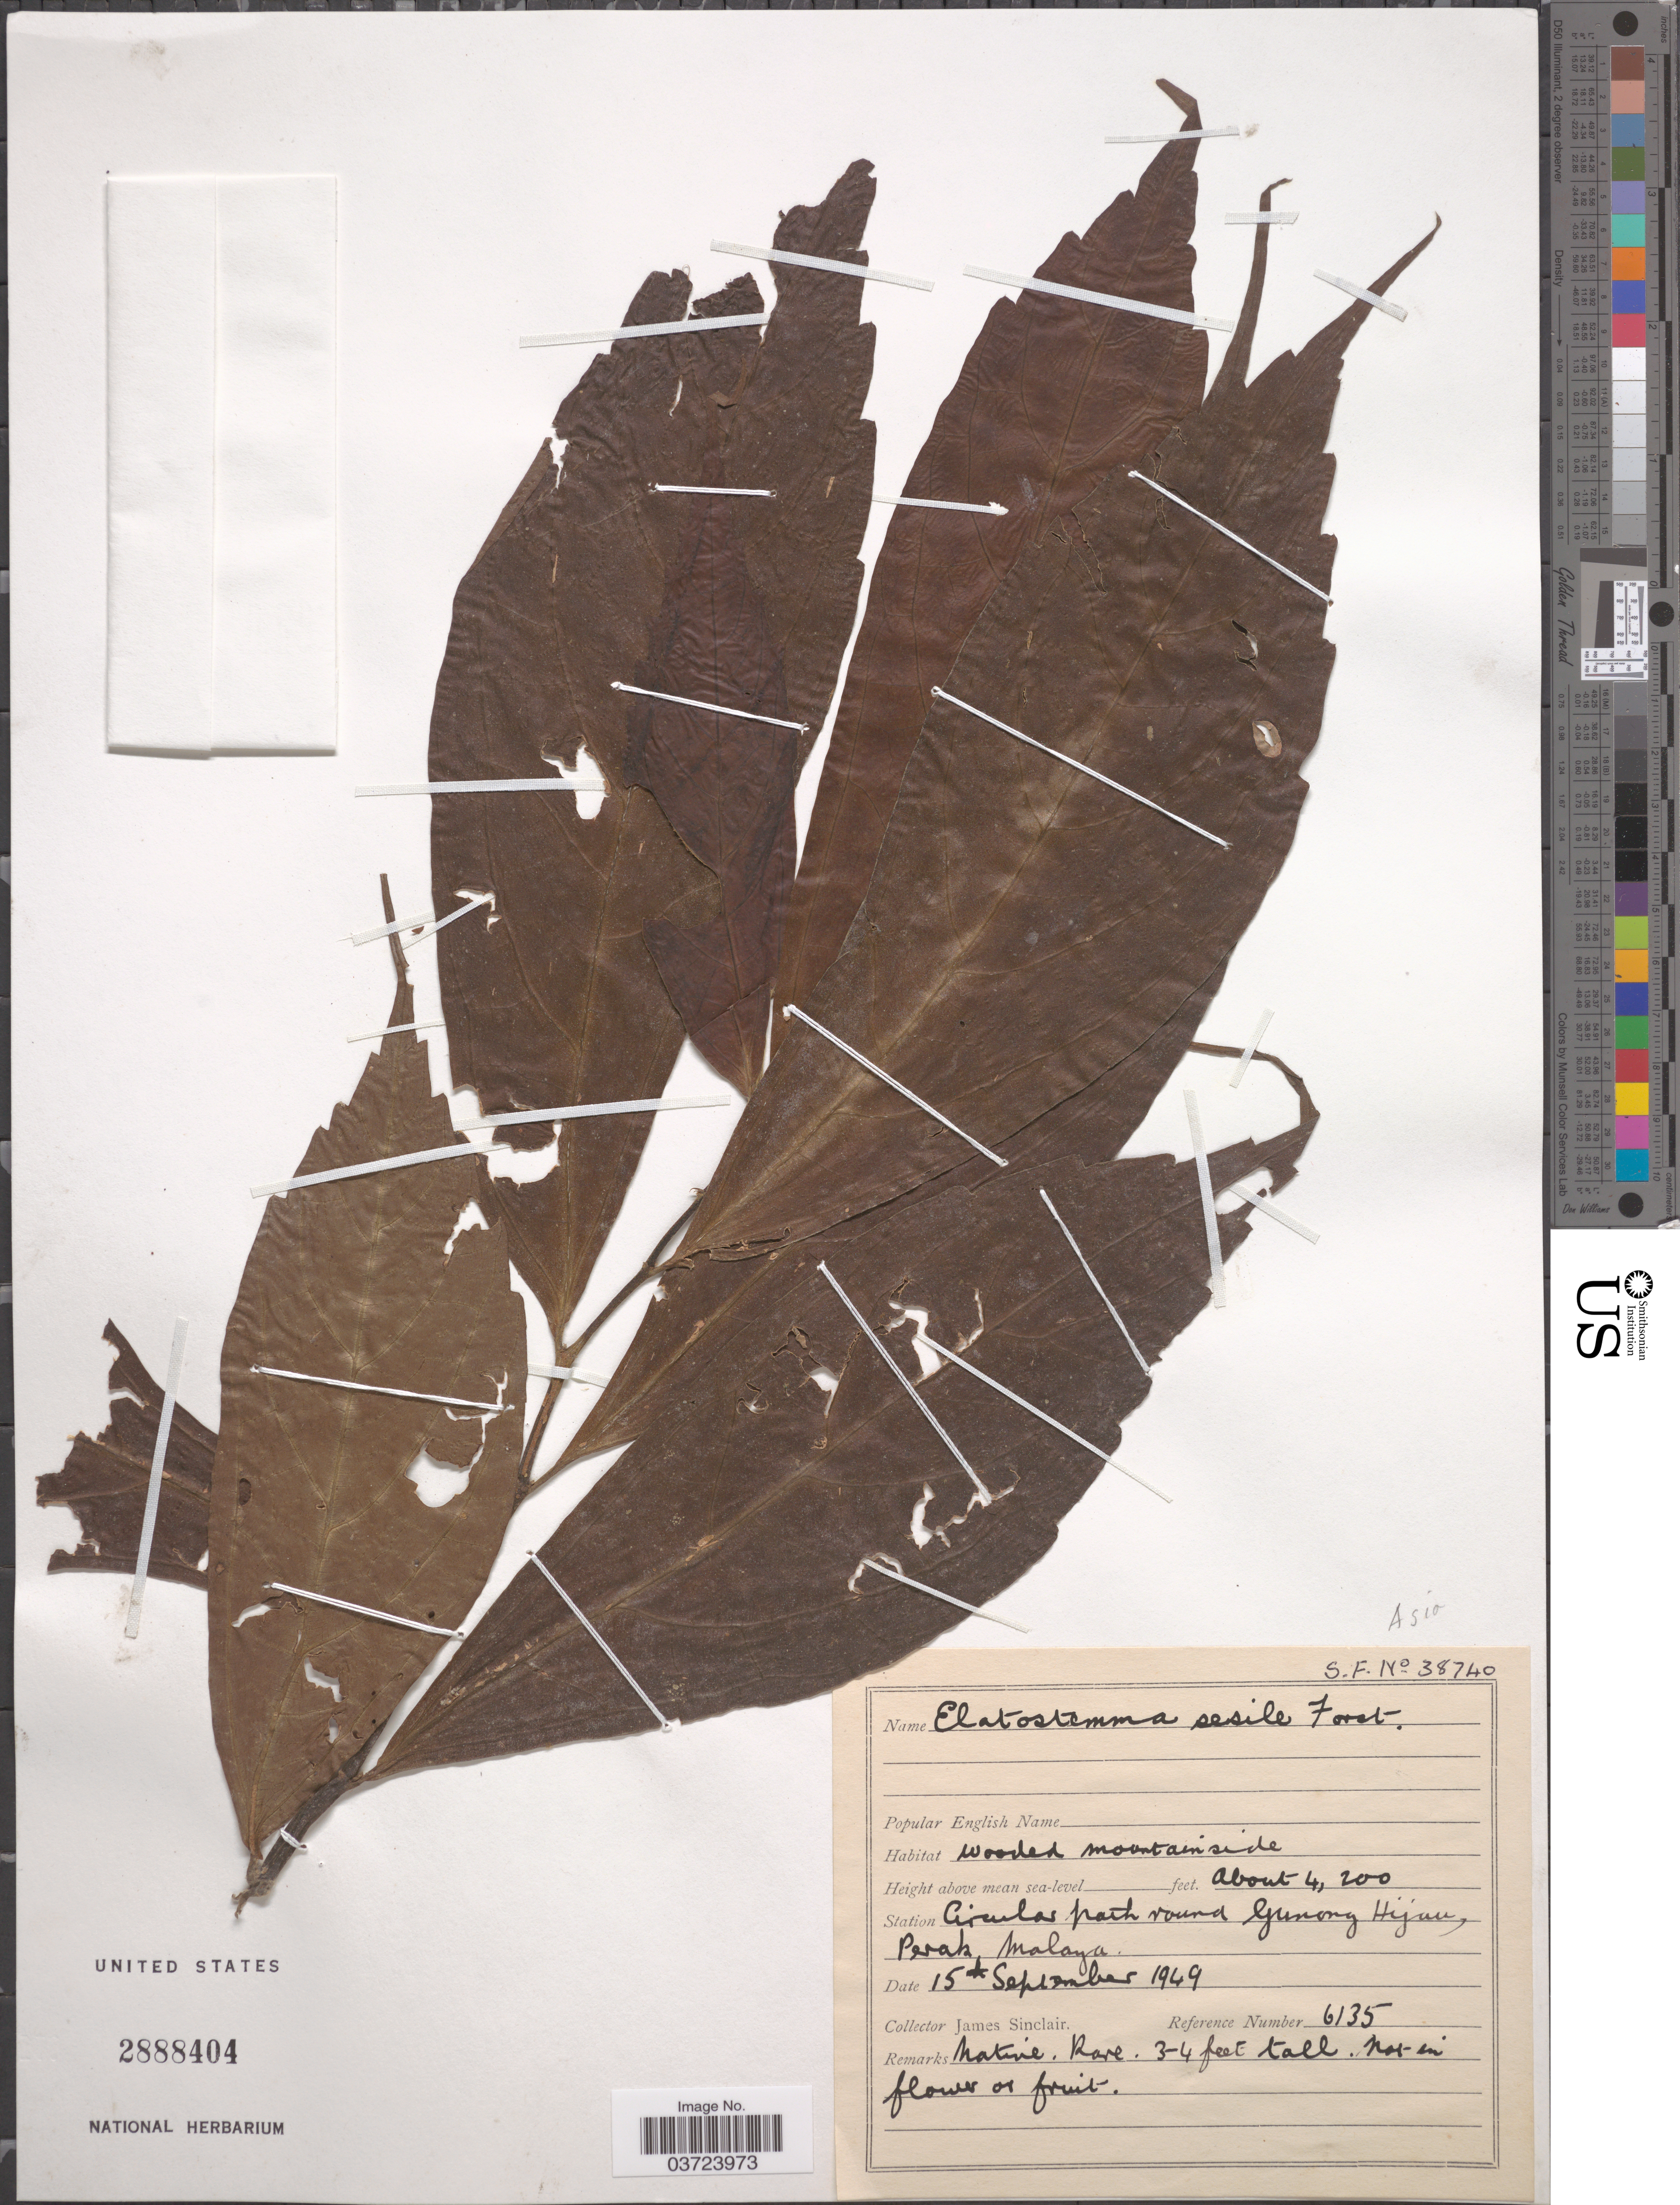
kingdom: Plantae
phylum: Tracheophyta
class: Magnoliopsida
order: Rosales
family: Urticaceae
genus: Elatostema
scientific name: Elatostema sessile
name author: J.R. Forst. & G. Forst.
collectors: J. Sinclair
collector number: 6135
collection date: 1949-09-15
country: Malaysia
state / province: Perak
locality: Asia. Station Circular Path round Gunong Hijau.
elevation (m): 1280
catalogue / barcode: US 2888404